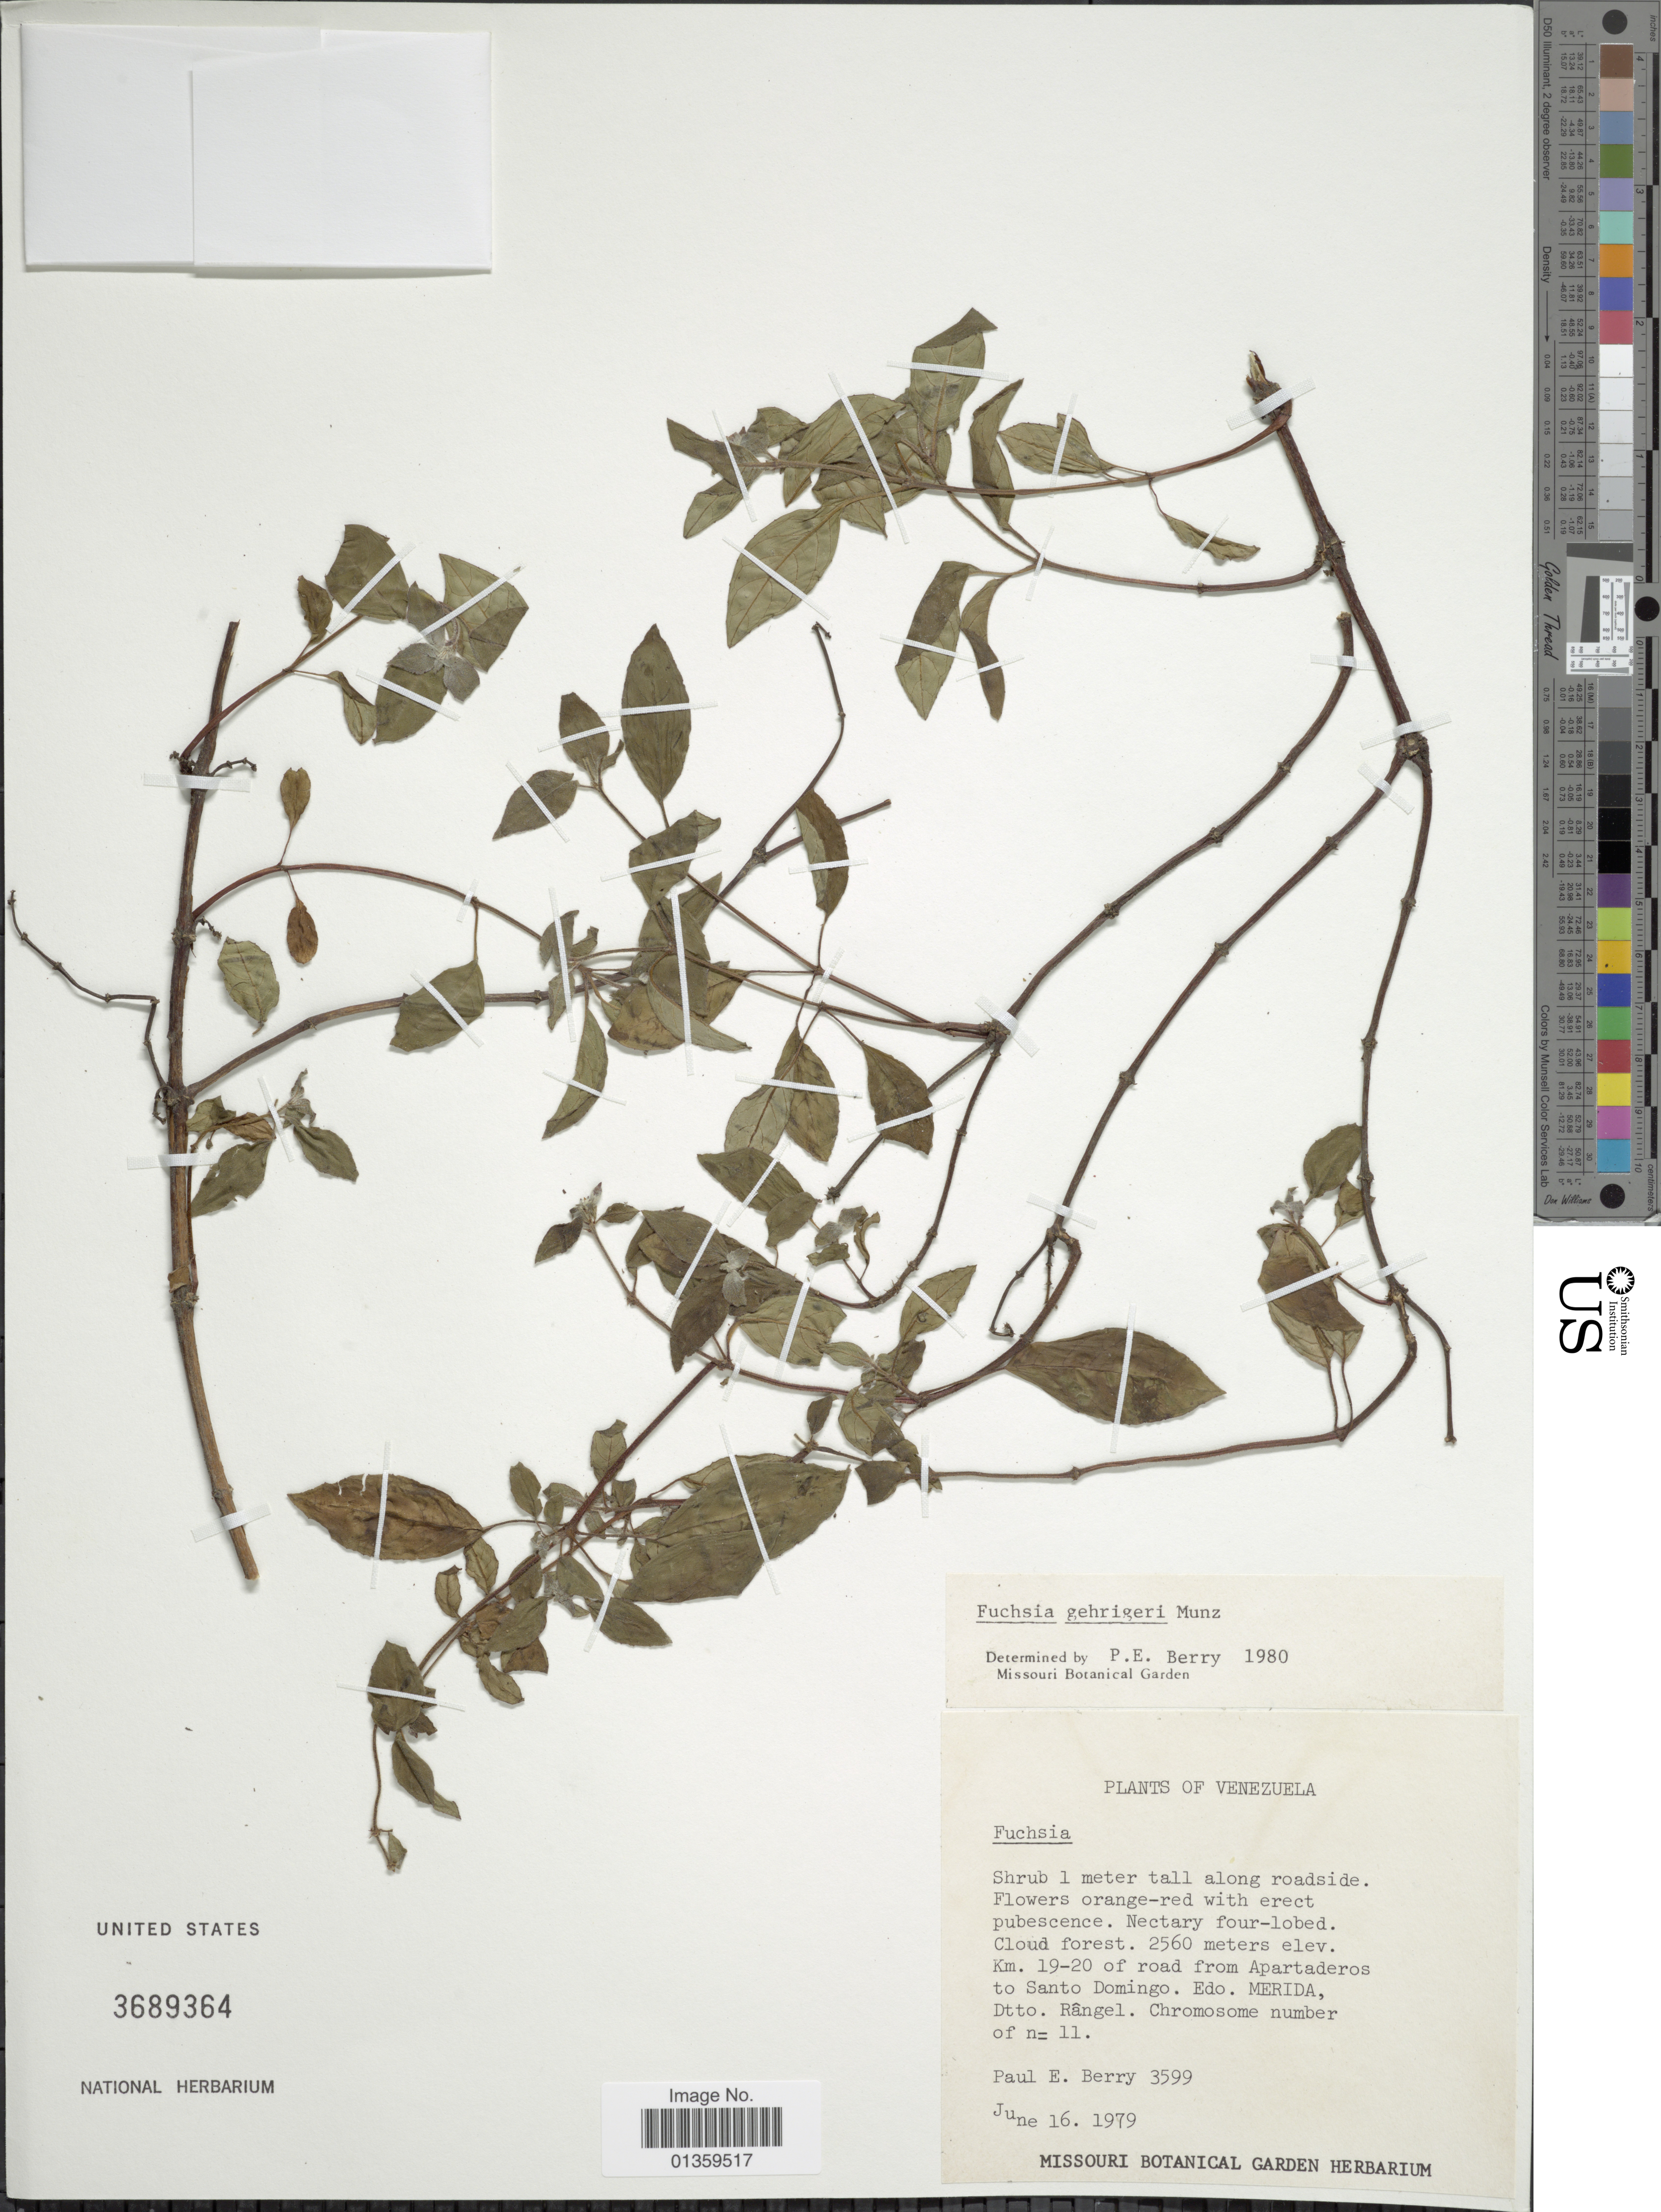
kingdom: Plantae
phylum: Tracheophyta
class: Magnoliopsida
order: Myrtales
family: Onagraceae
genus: Fuchsia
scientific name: Fuchsia gehrigeri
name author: Munz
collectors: P. E. Berry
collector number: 3599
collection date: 1979-06-16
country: Venezuela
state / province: Mérida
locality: Km. 19-20 of road from Apartaderos to Santo Domingo, Dtto. Rângel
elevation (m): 2560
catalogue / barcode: US 3689364